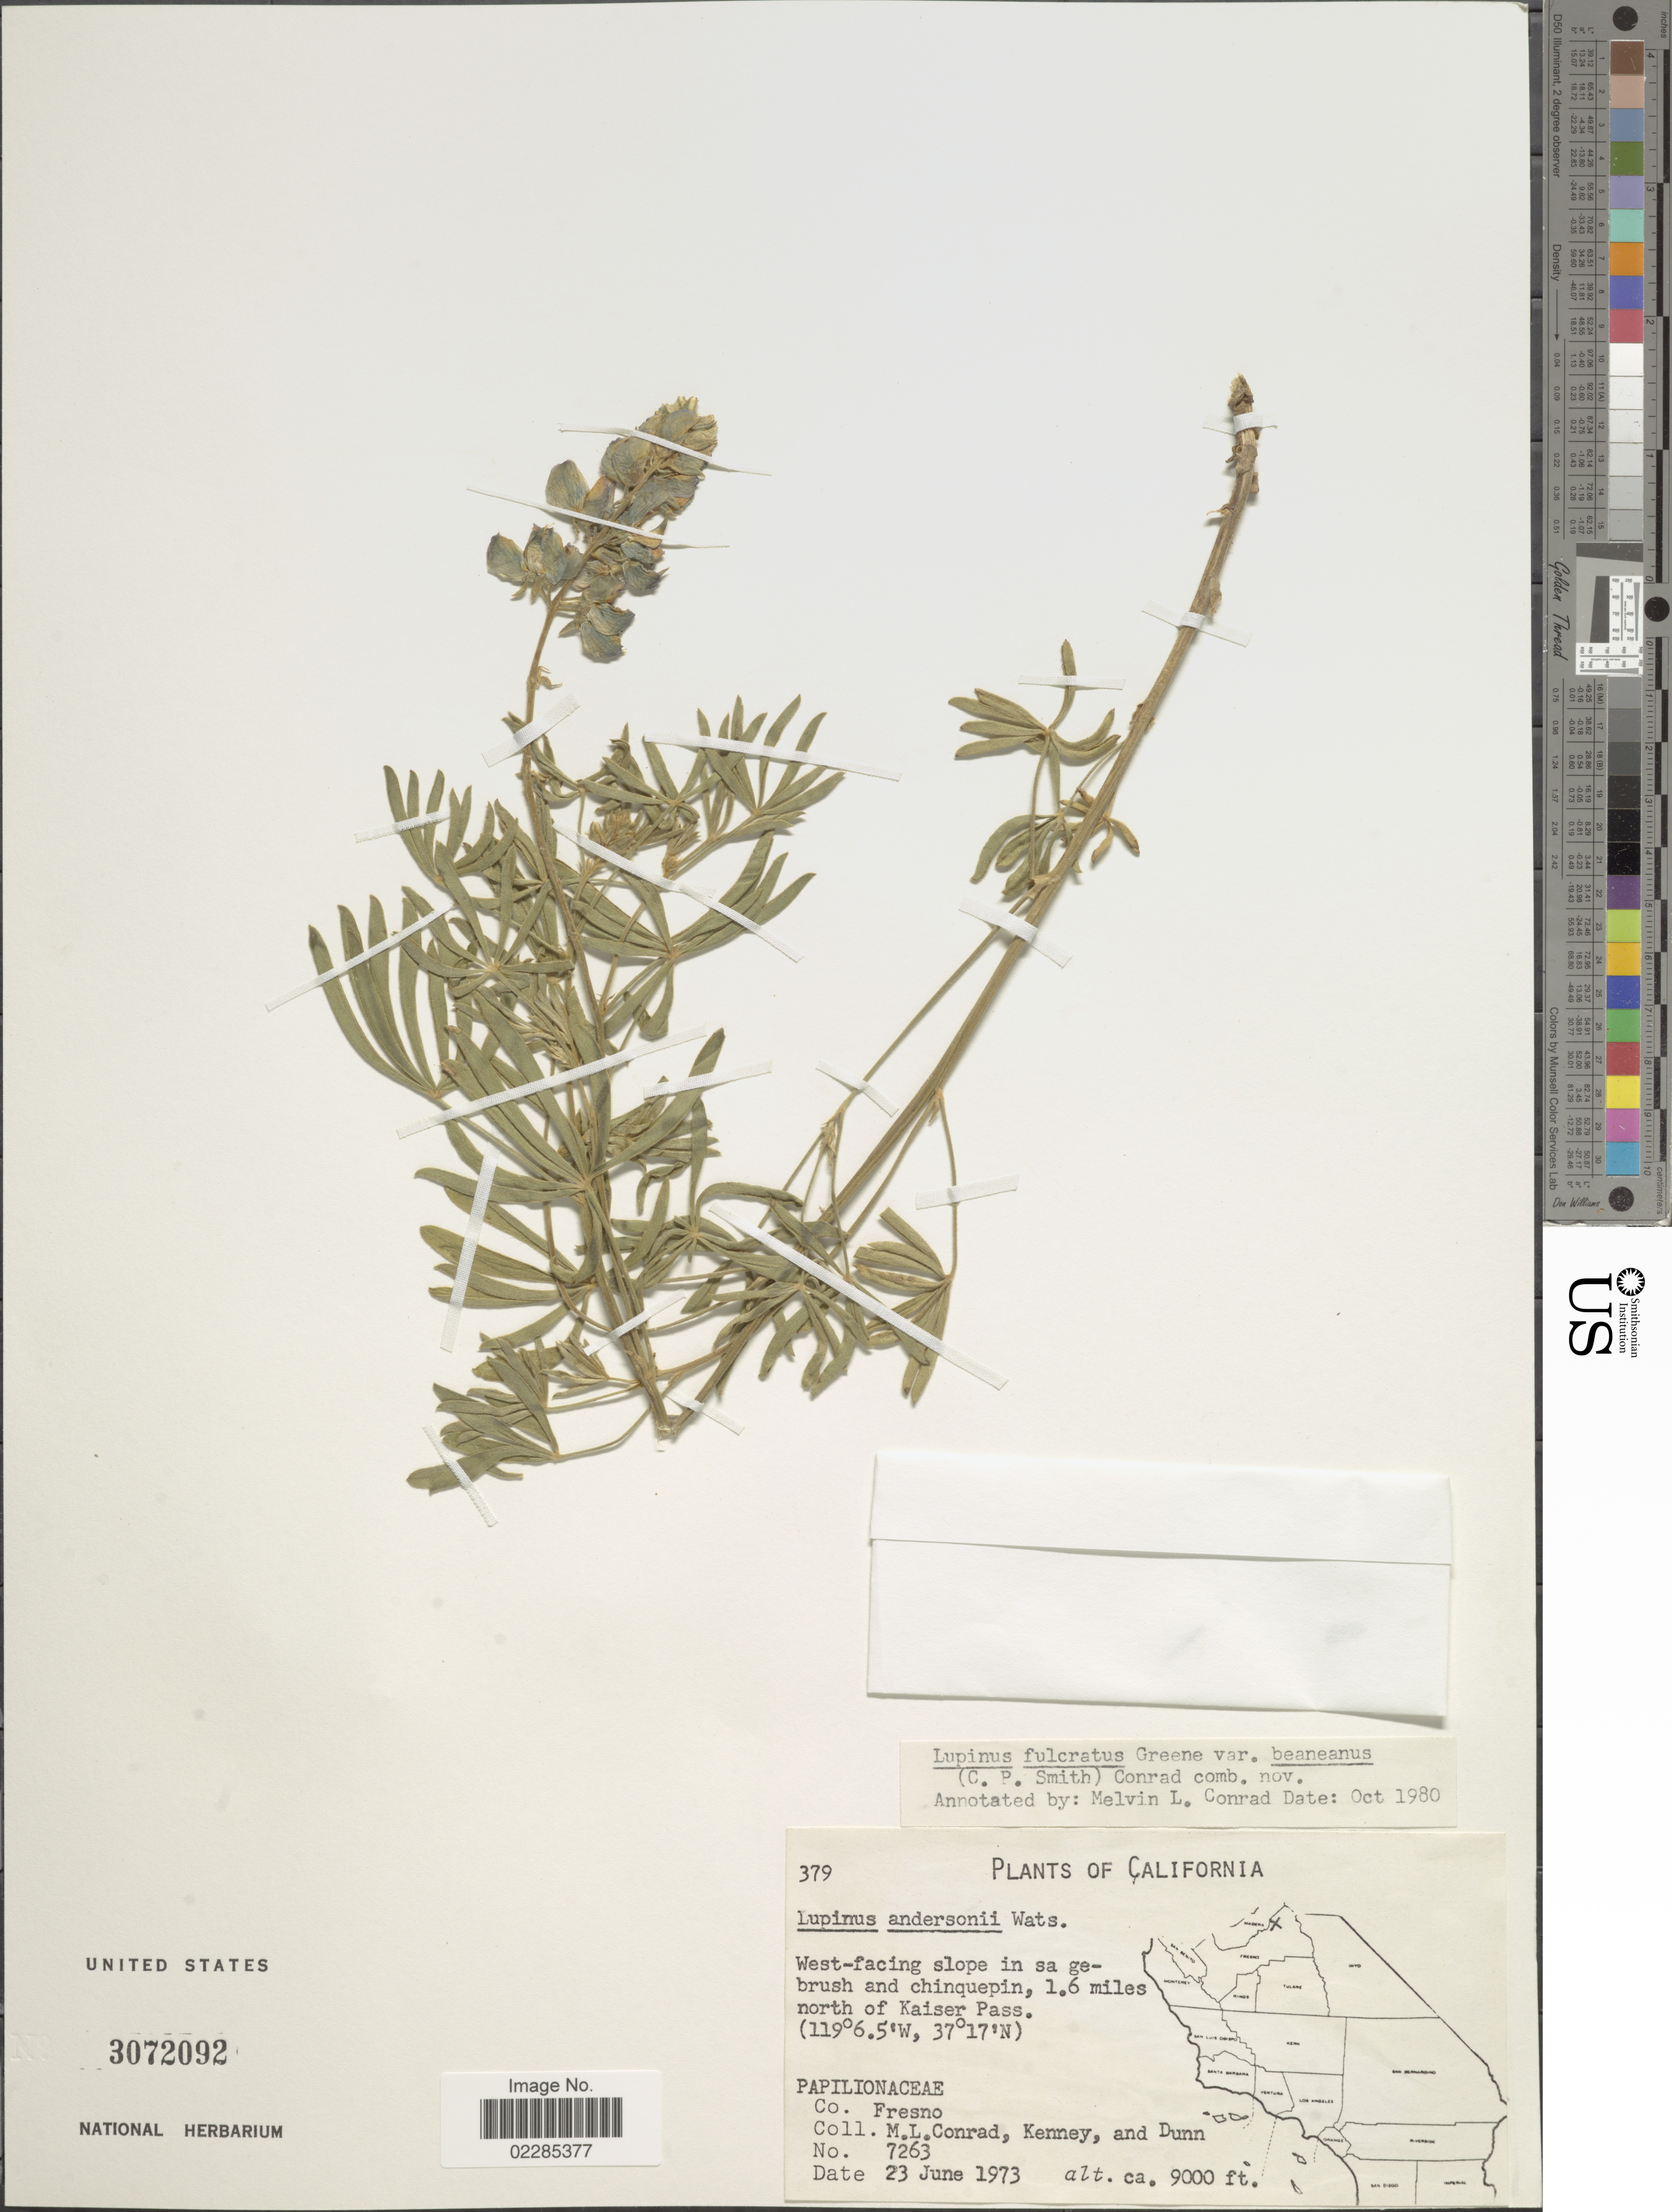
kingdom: Plantae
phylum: Tracheophyta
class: Magnoliopsida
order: Fabales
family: Fabaceae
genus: Lupinus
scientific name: Lupinus fulcratus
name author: Greene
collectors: M. Conrad, Kenney & Dunn, --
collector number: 7263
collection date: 1973-06-23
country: United States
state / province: California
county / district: Fresno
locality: West-facing slope in sa gebrush and chinquepin, 1.6 miles north of Kaiser Pass, Co. Fresno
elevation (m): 2743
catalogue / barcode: US 3072092